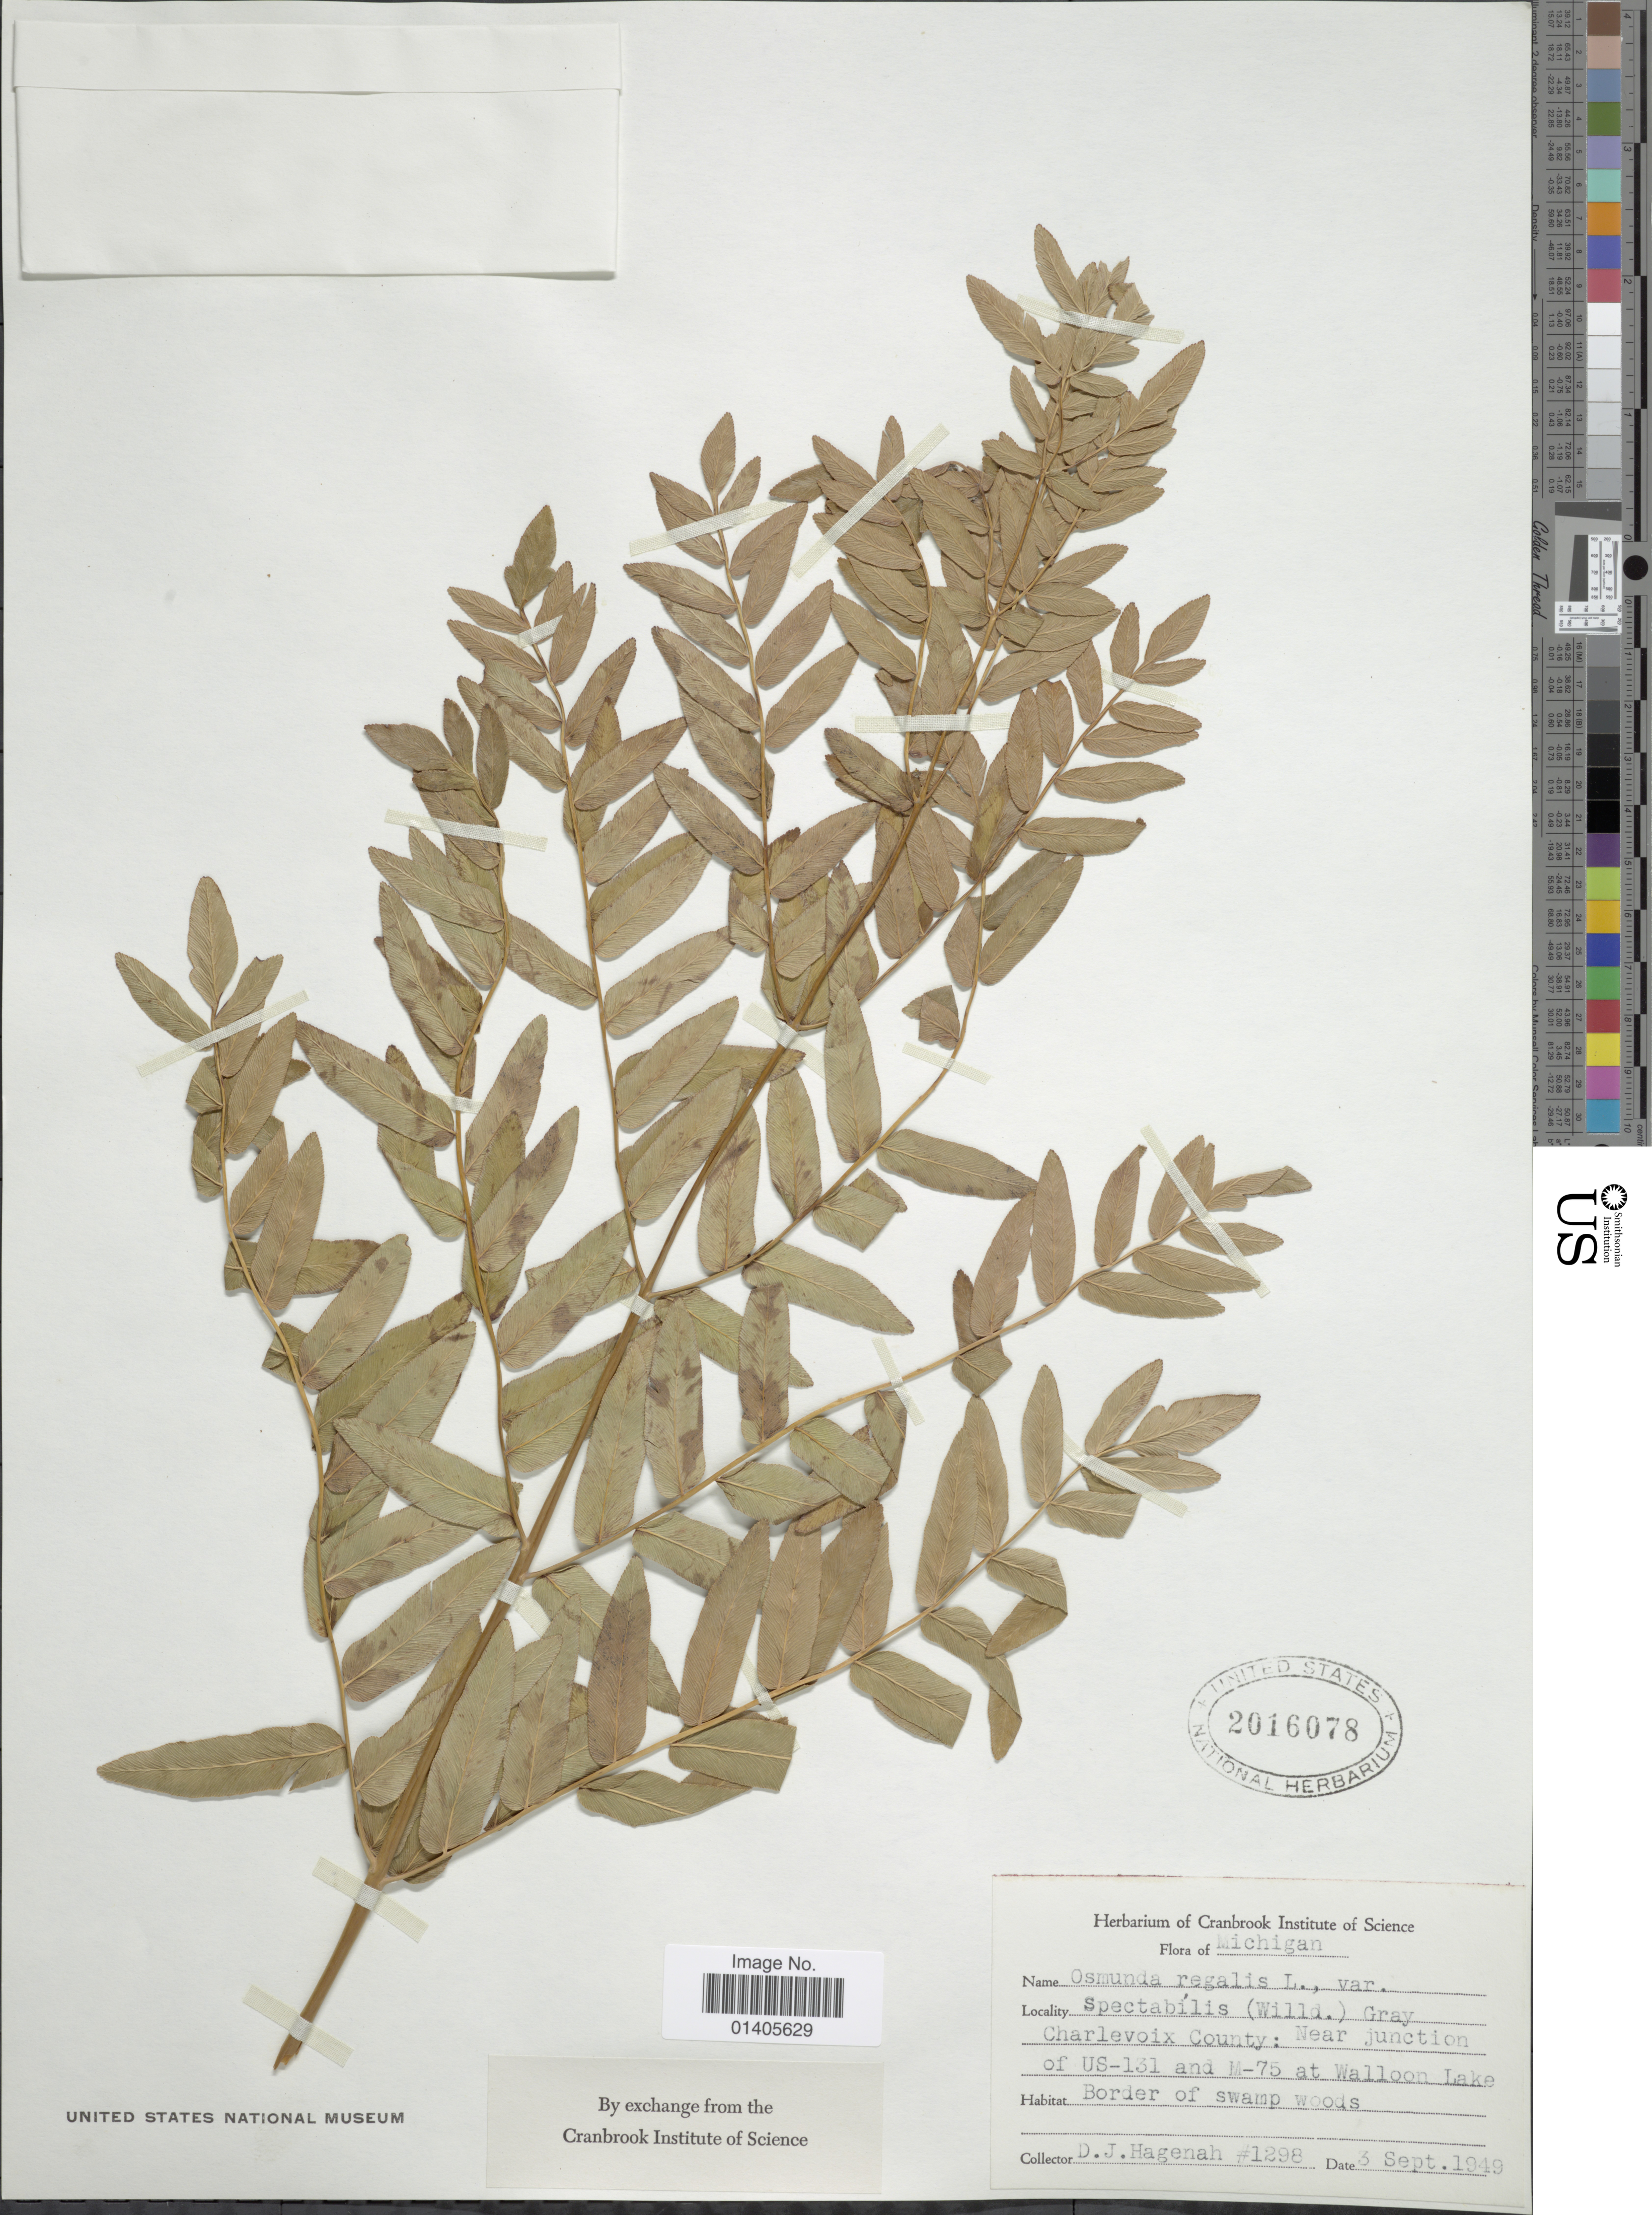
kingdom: Plantae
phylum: Tracheophyta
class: Polypodiopsida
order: Osmundales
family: Osmundaceae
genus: Osmunda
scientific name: Osmunda regalis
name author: L.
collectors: D. Hagenah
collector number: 1298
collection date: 1949-09-03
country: United States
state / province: Michigan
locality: Charlevoix County: Near junction of US-131 and M-75 at Walloon Lake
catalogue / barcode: US 2016078